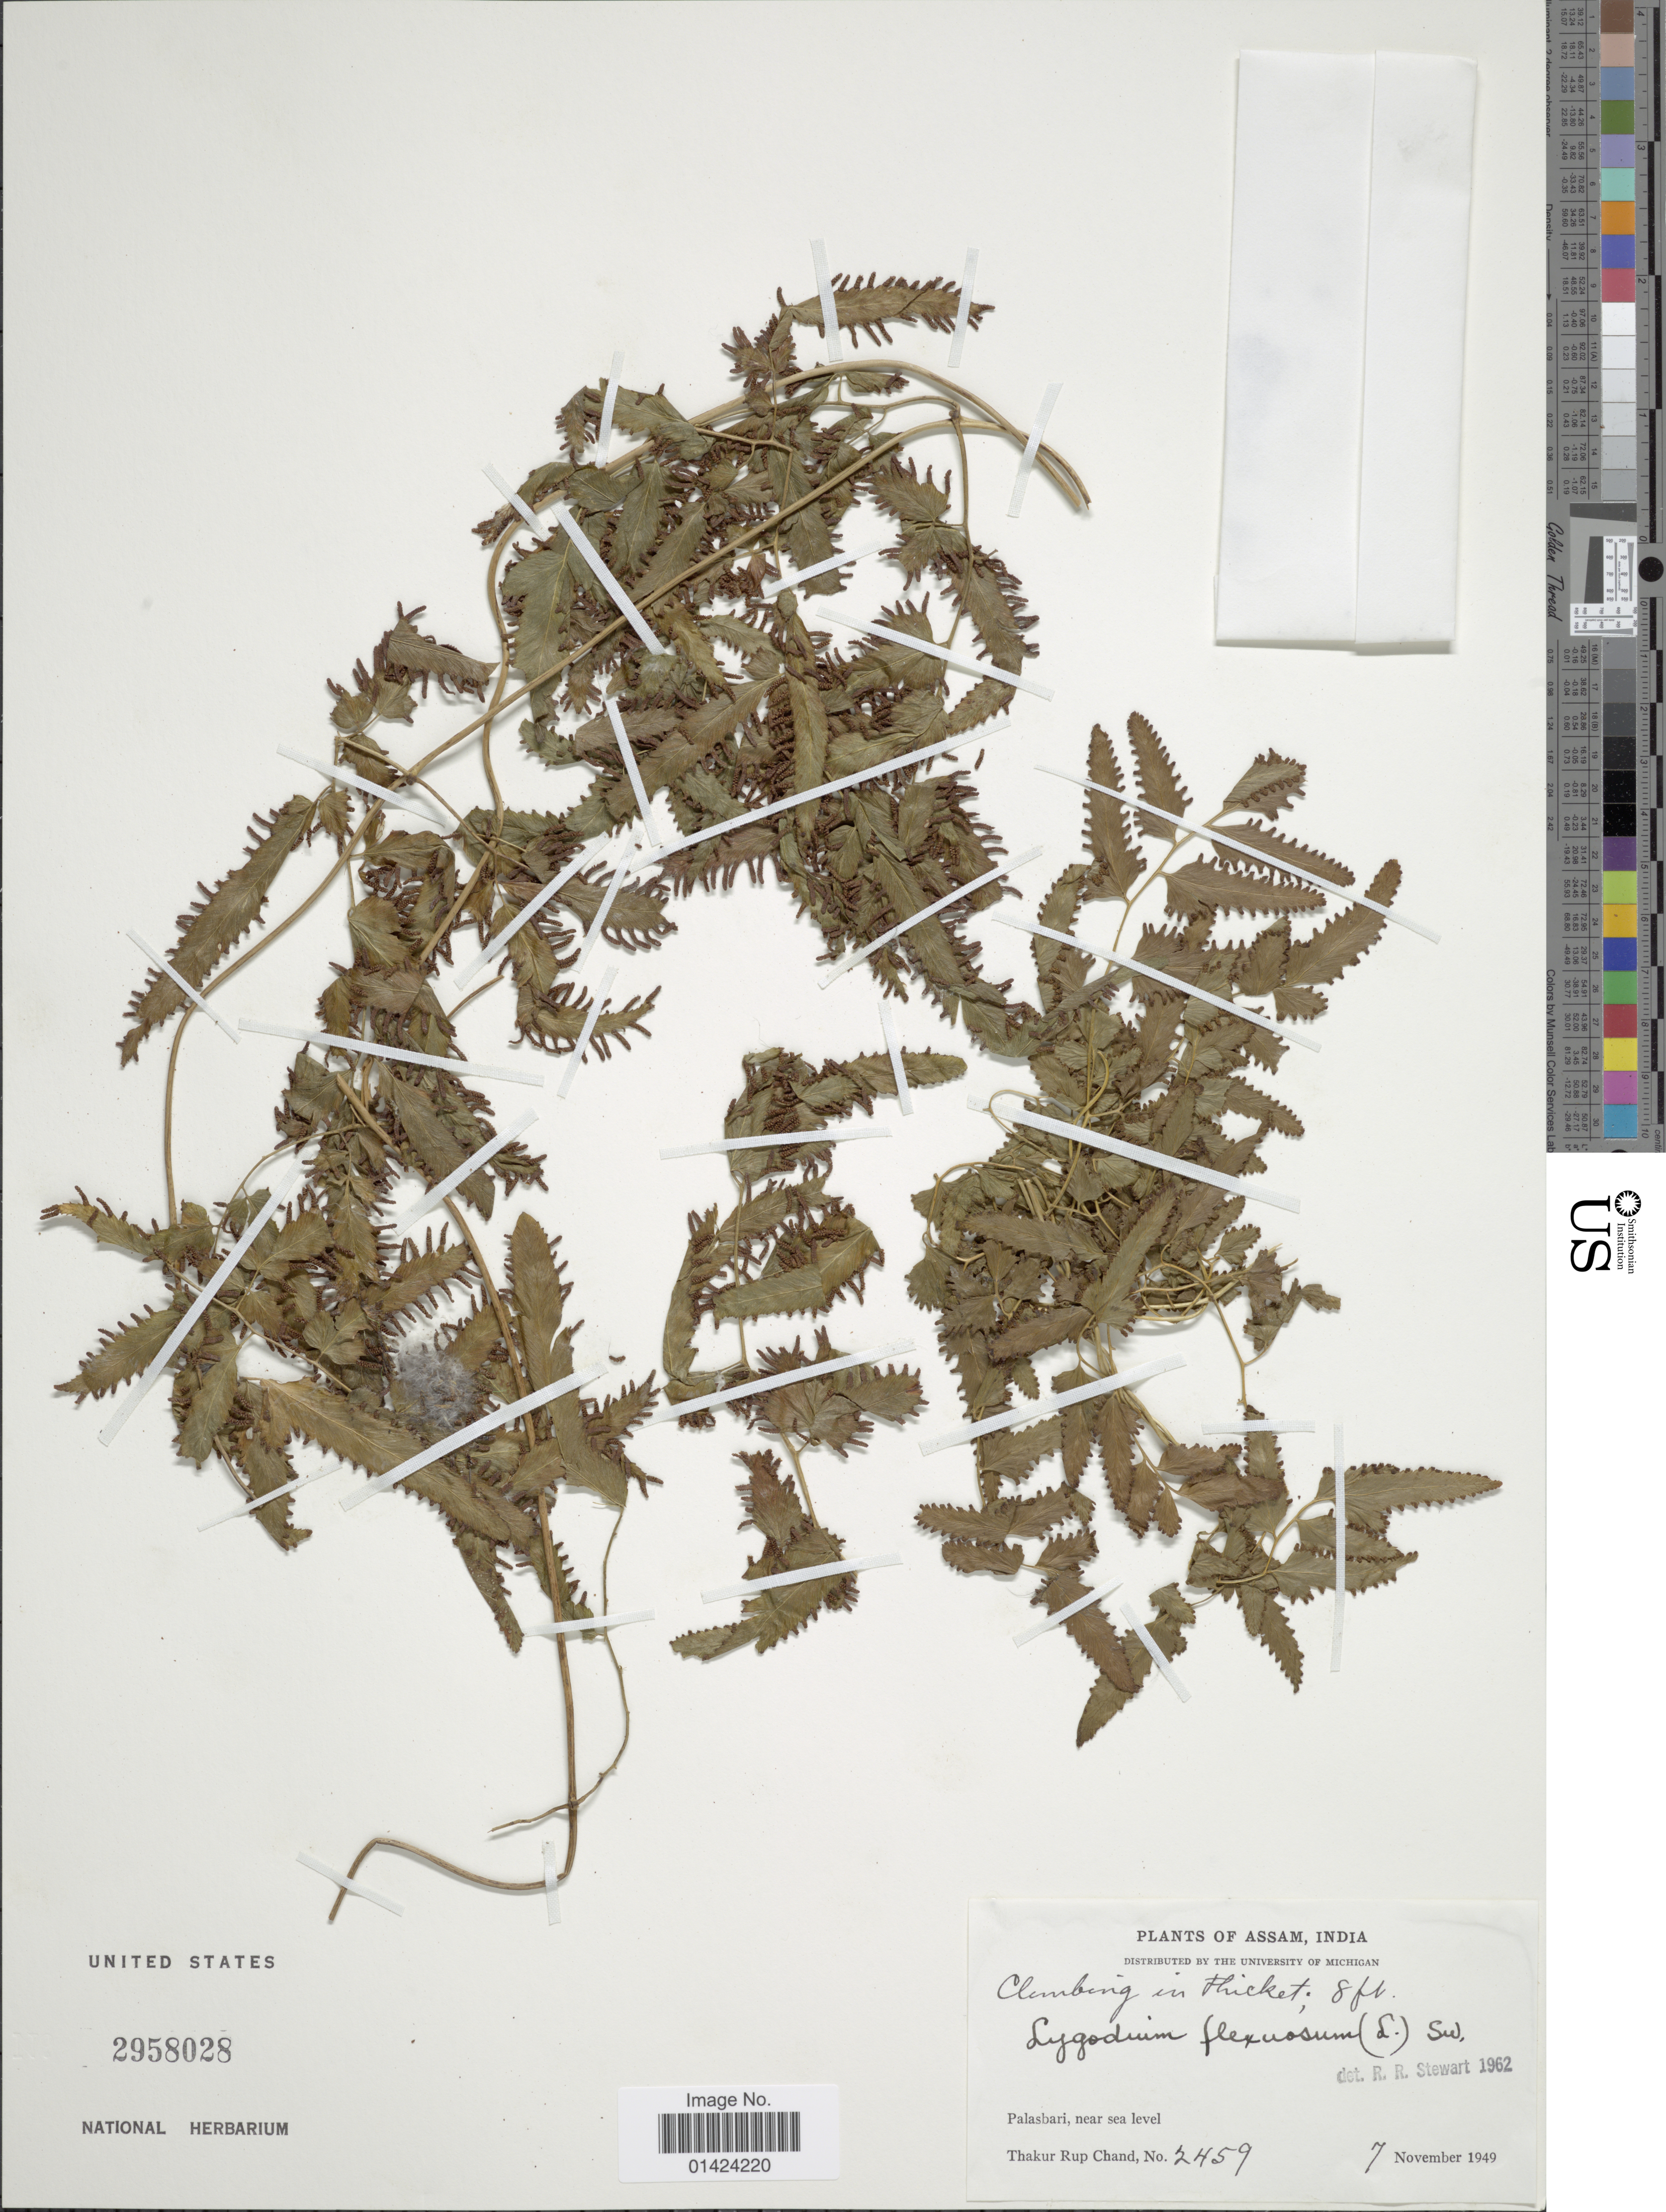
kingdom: Plantae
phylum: Tracheophyta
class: Polypodiopsida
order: Schizaeales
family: Lygodiaceae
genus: Lygodium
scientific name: Lygodium flexuosum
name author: Sw.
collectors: T. R. Chand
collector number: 2459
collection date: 1949-11-07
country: India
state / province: Assam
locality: Palasbari.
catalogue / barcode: US 2958028